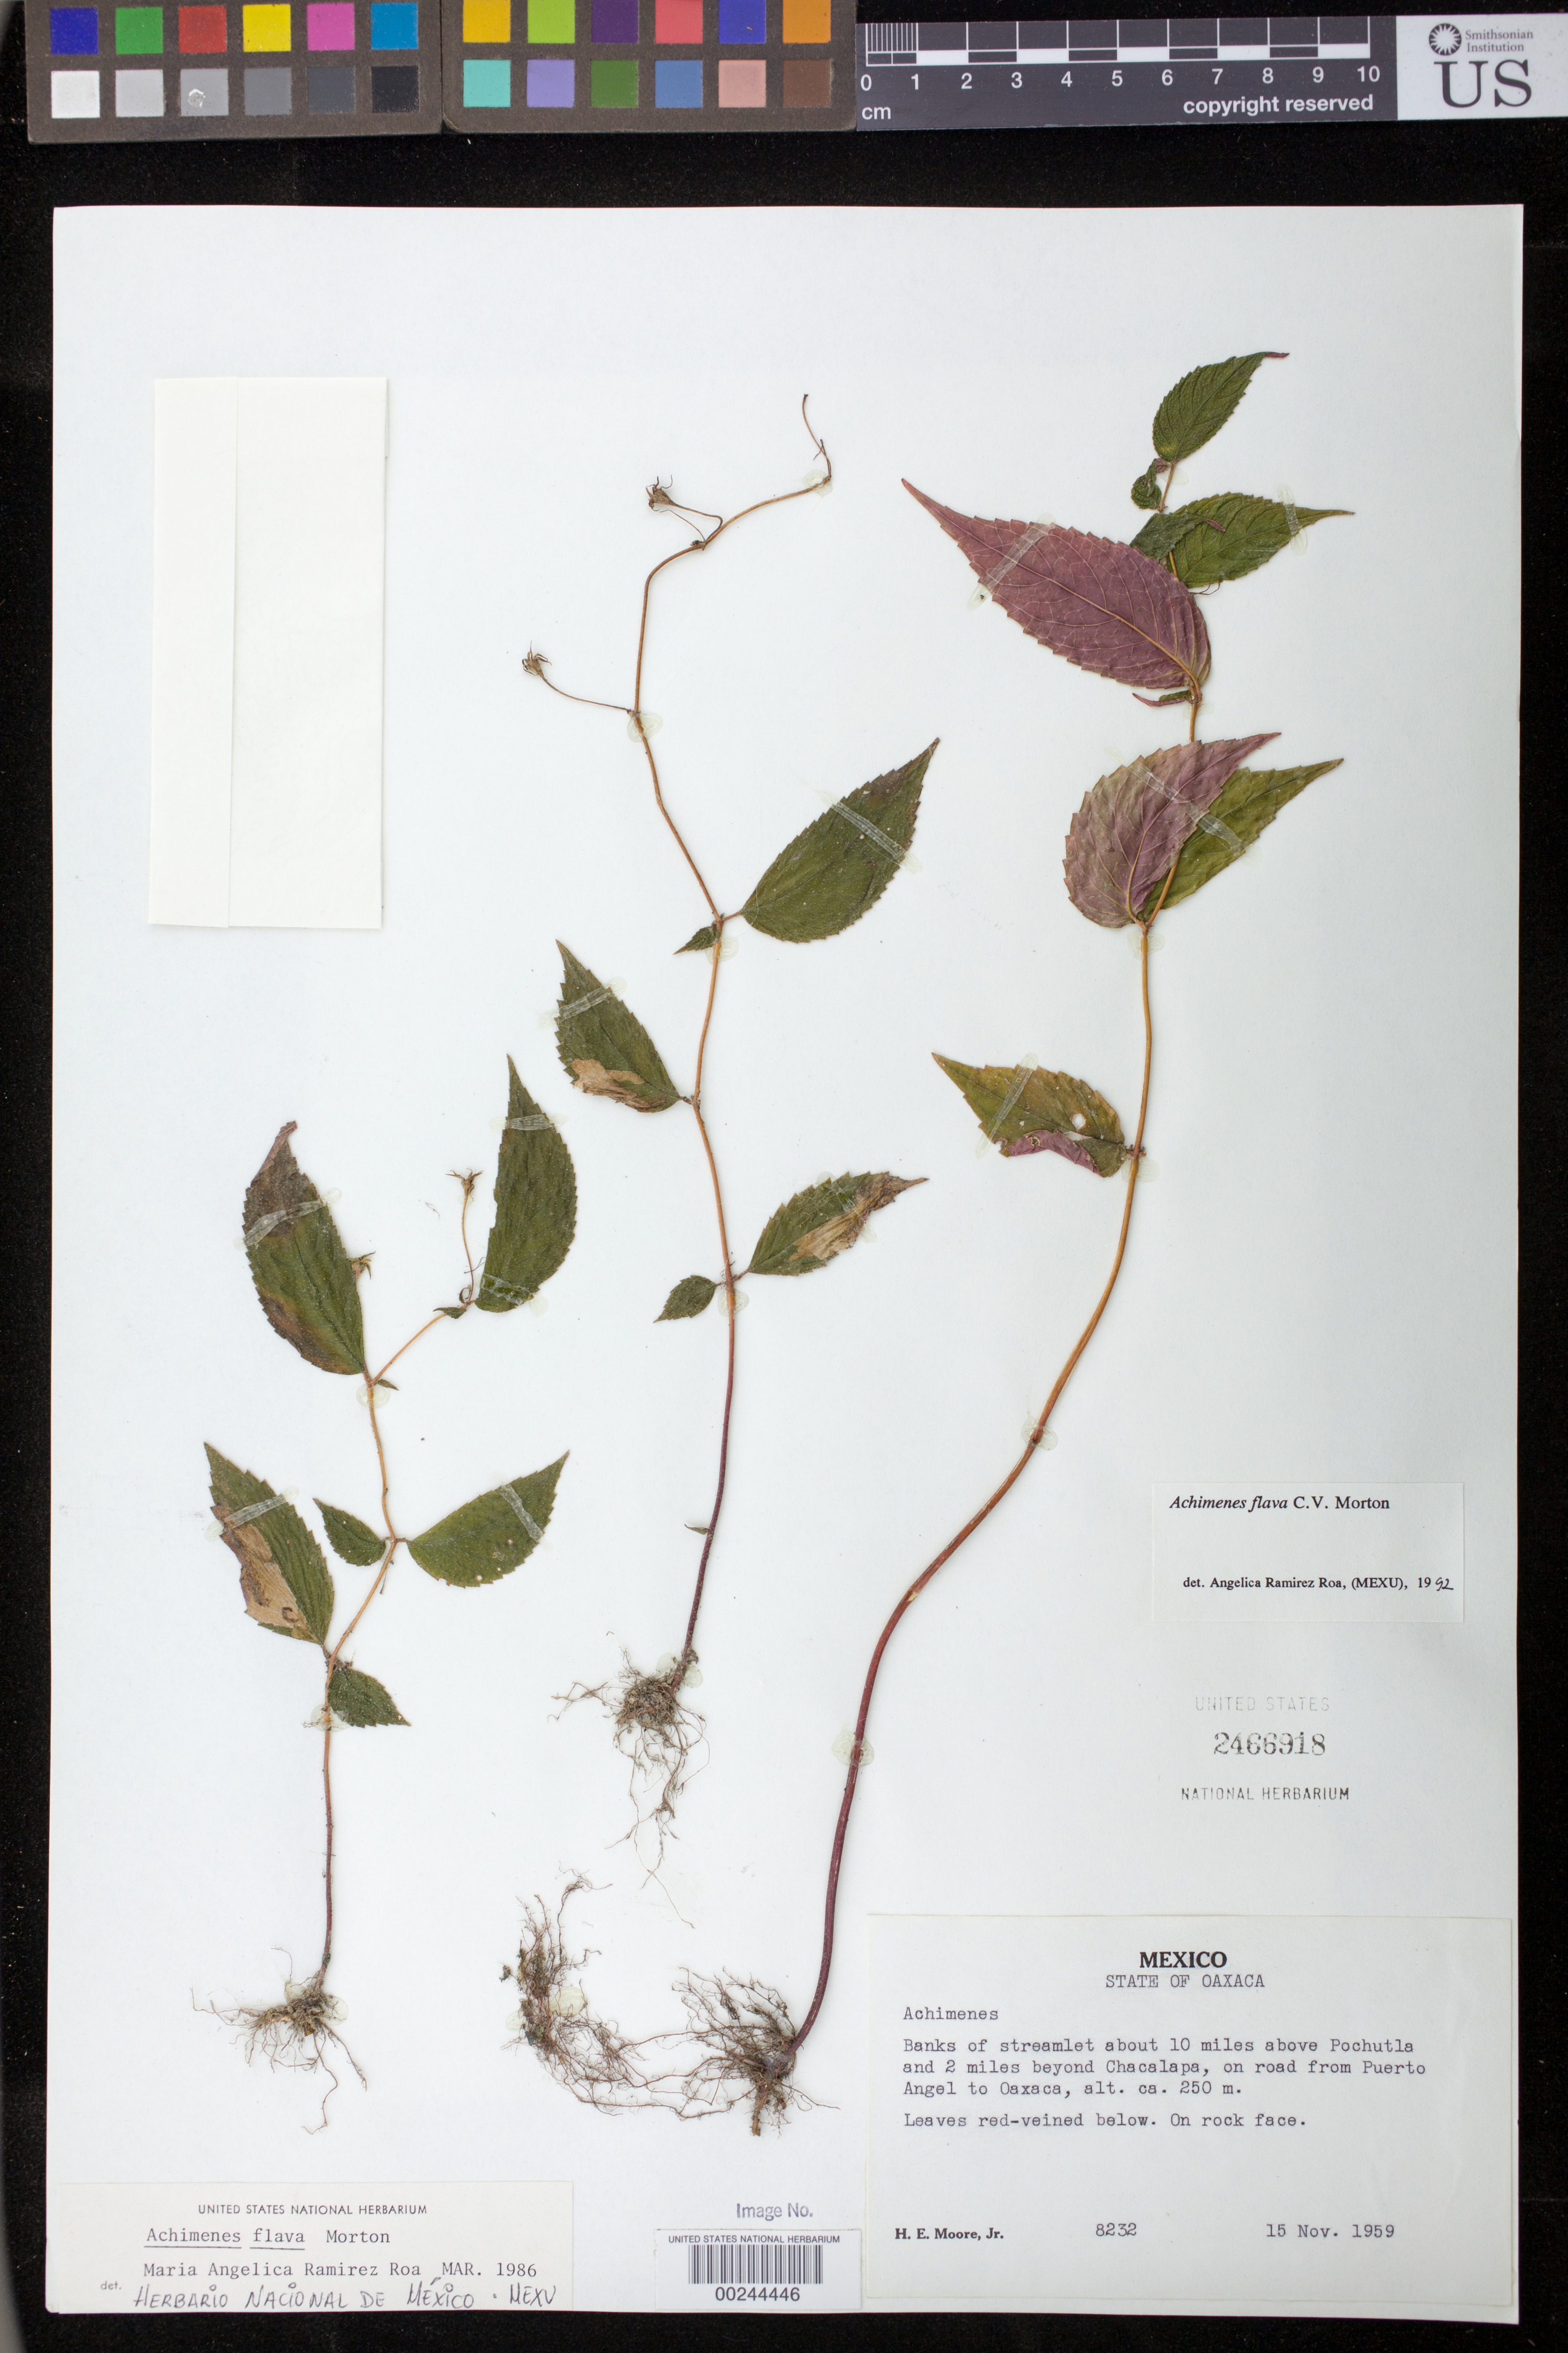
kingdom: Plantae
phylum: Tracheophyta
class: Magnoliopsida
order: Lamiales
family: Gesneriaceae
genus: Achimenes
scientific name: Achimenes flava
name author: C.V. Morton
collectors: H. E. Moore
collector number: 8232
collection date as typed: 15 Nov 1959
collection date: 1959-11-15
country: Mexico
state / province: Oaxaca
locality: About 10 mi above Pochutla and 2 mi beyond Chacalapa, on road from Puerto Angel to Oaxaca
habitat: Banks of streamlet; on rock face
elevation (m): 250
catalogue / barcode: US 2466918